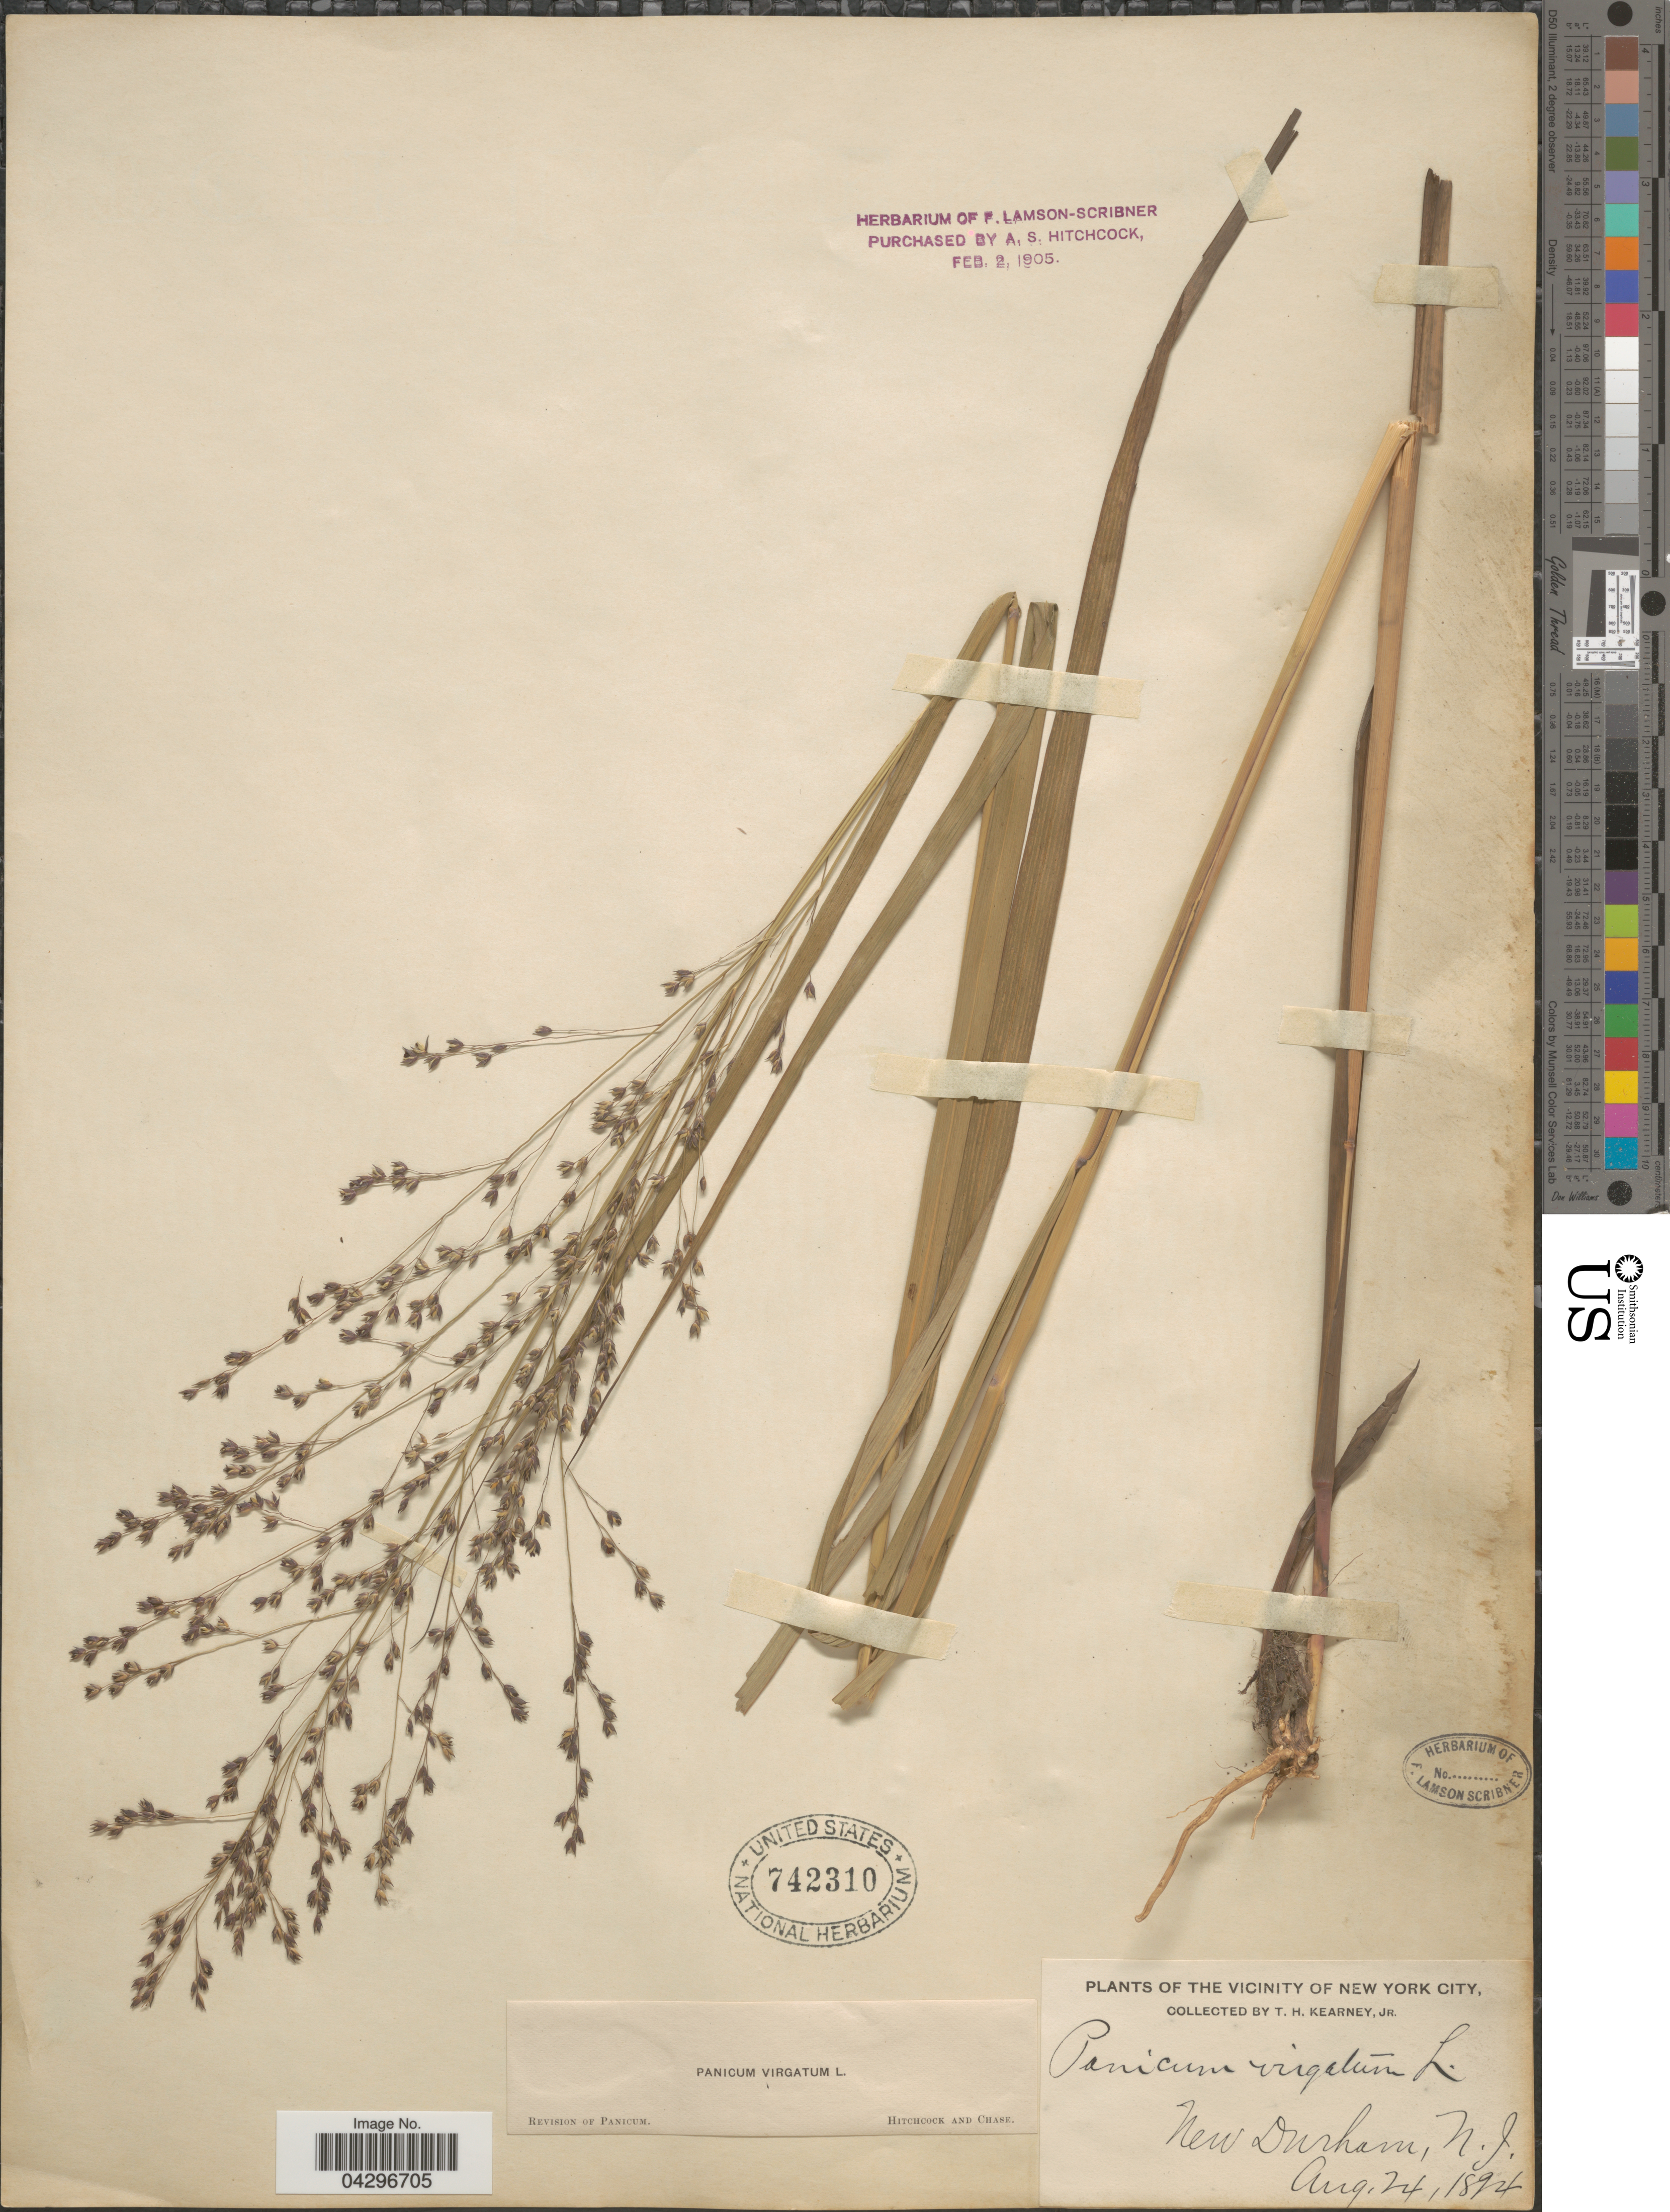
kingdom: Plantae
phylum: Tracheophyta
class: Liliopsida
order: Poales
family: Poaceae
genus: Panicum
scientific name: Panicum virgatum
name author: L.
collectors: T. H. Kearney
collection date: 1894-08-24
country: United States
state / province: New Jersey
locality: The Vicinity of New York City. New Durham.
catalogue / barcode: US 742310